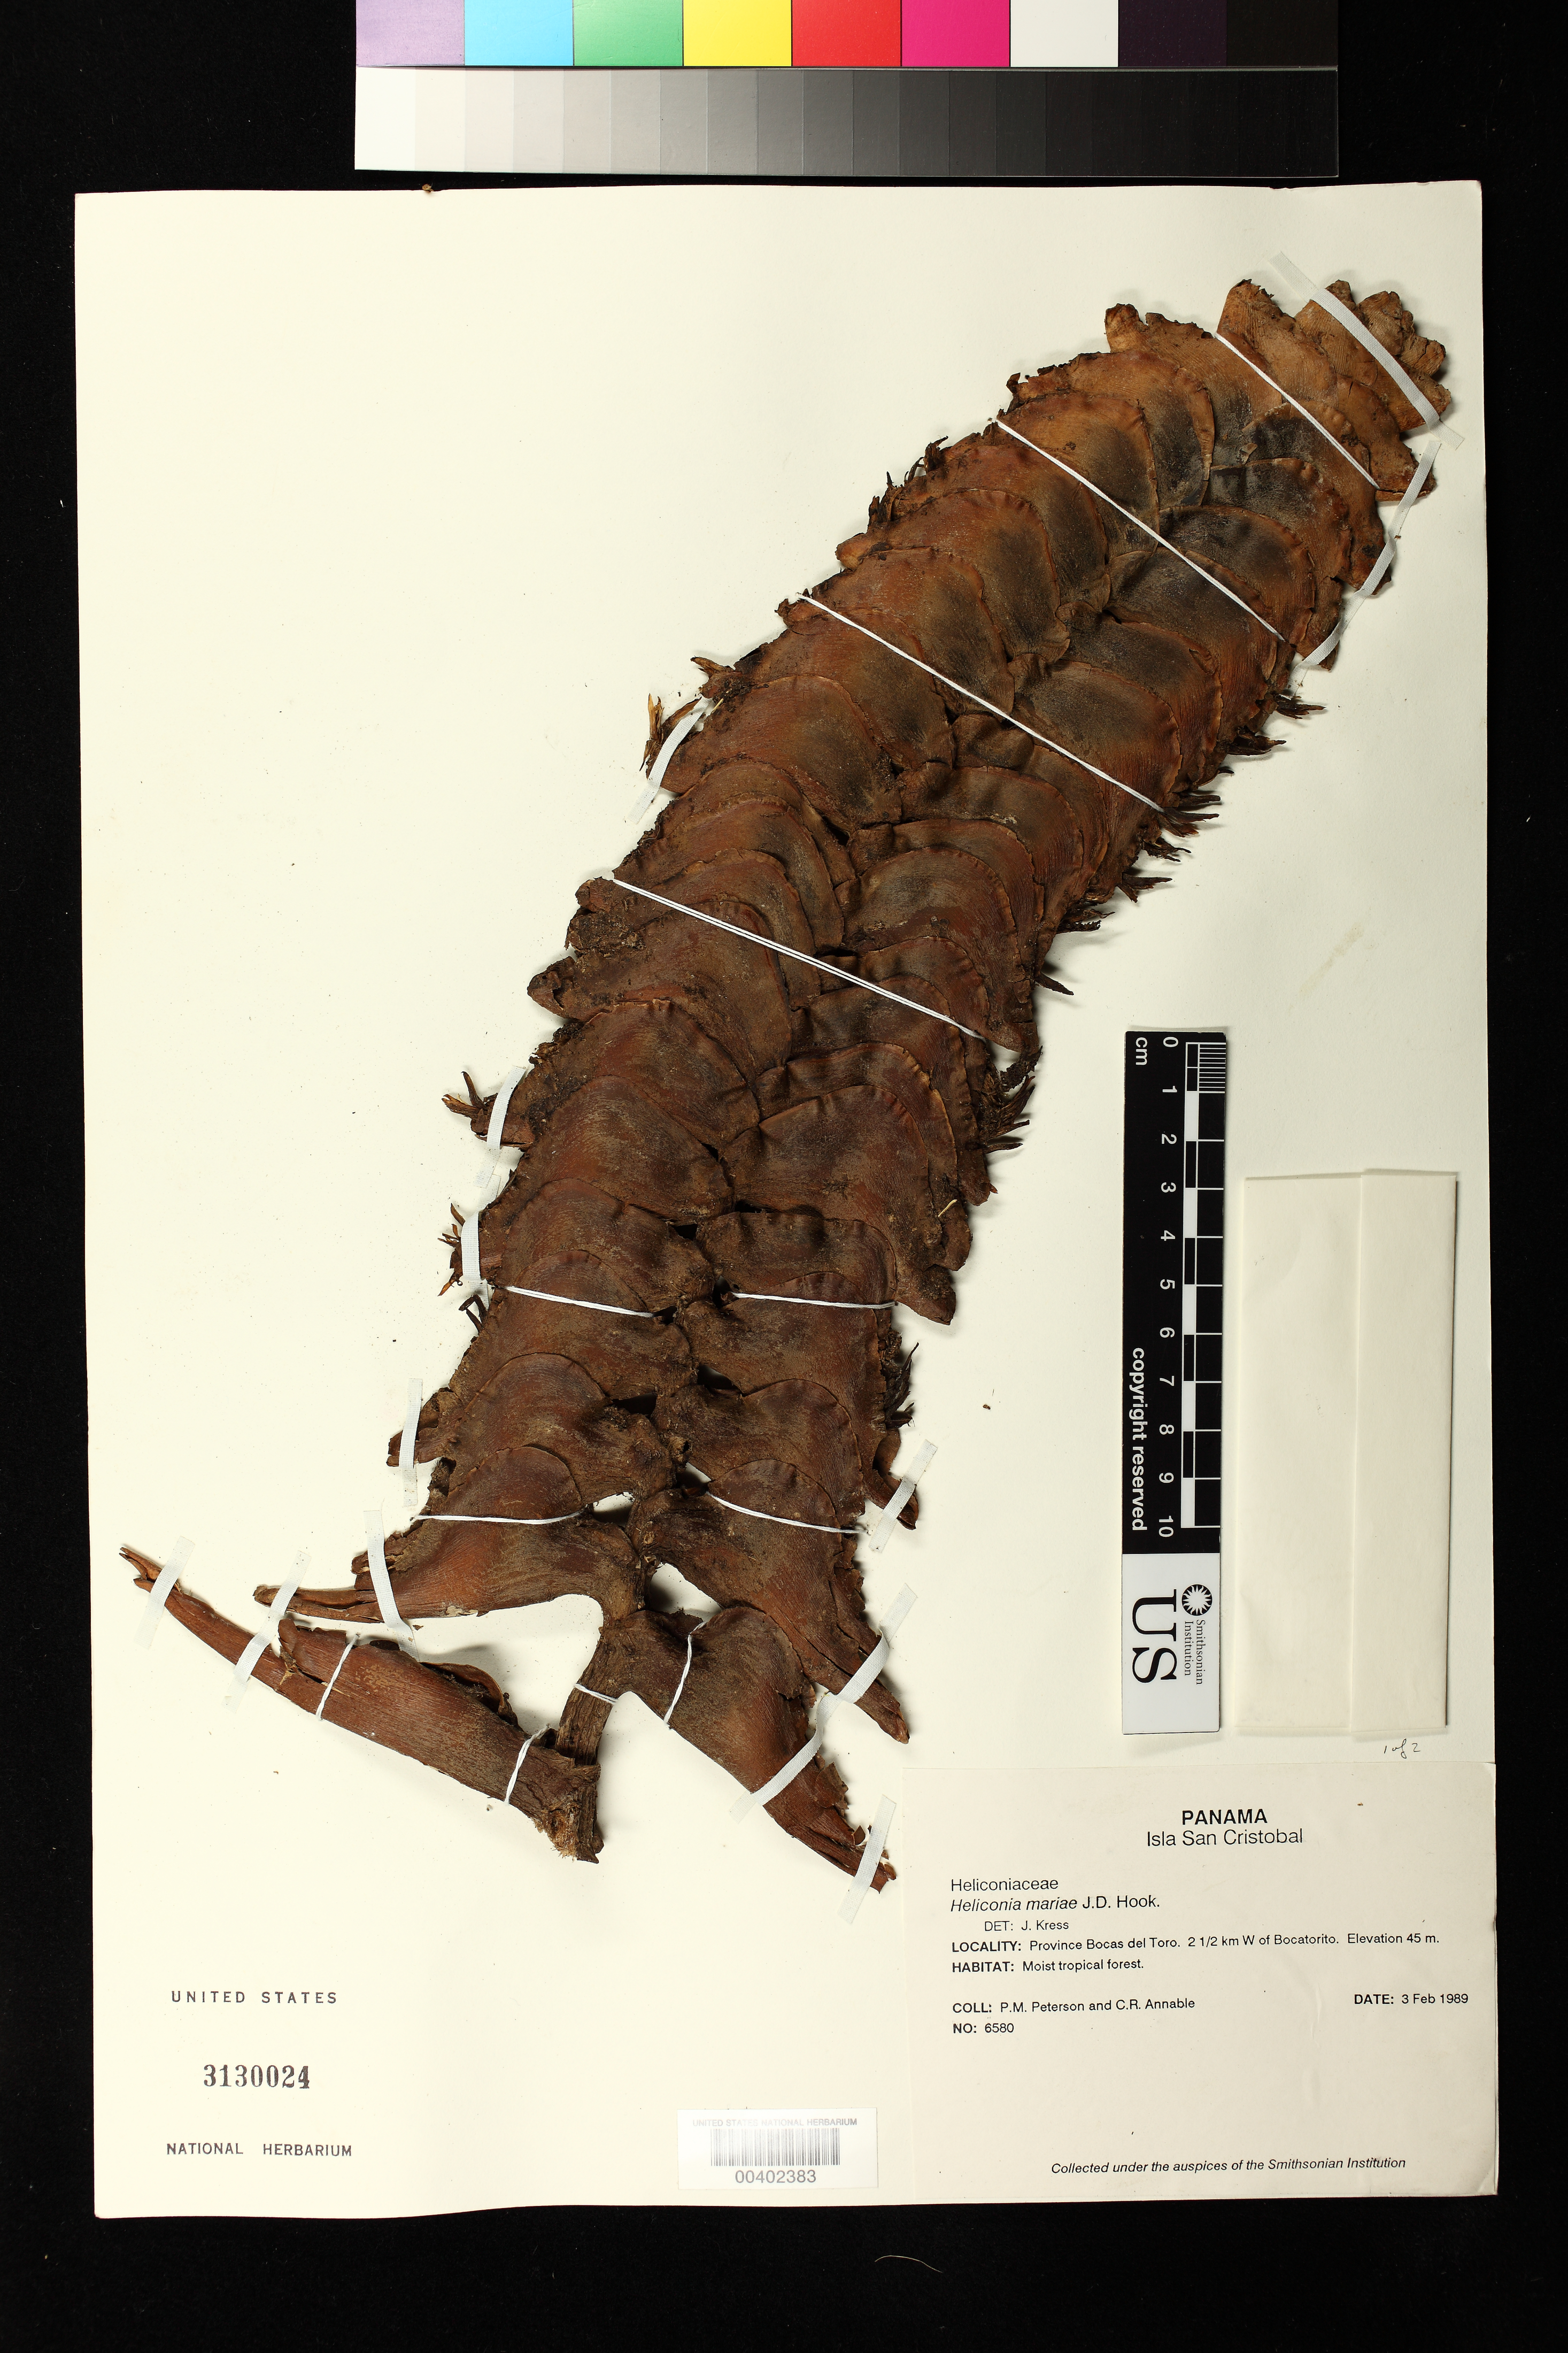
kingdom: Plantae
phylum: Tracheophyta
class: Liliopsida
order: Zingiberales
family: Heliconiaceae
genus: Heliconia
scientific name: Heliconia mariae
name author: Hook. f.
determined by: Kress, W. J., (US), Smithsonian Institution - National Museum of Natural History (UNITED STATES)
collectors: P. M. Peterson & C. R. Annable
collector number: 06580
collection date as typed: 03 Feb 1989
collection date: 1989-02-03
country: Panama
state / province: Bocas del Toro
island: San Cristóbal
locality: Isla San Cristobal, 2 1/2 km W of BocaTorito.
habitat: Moist tropical forest.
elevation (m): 45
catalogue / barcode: US 3130024